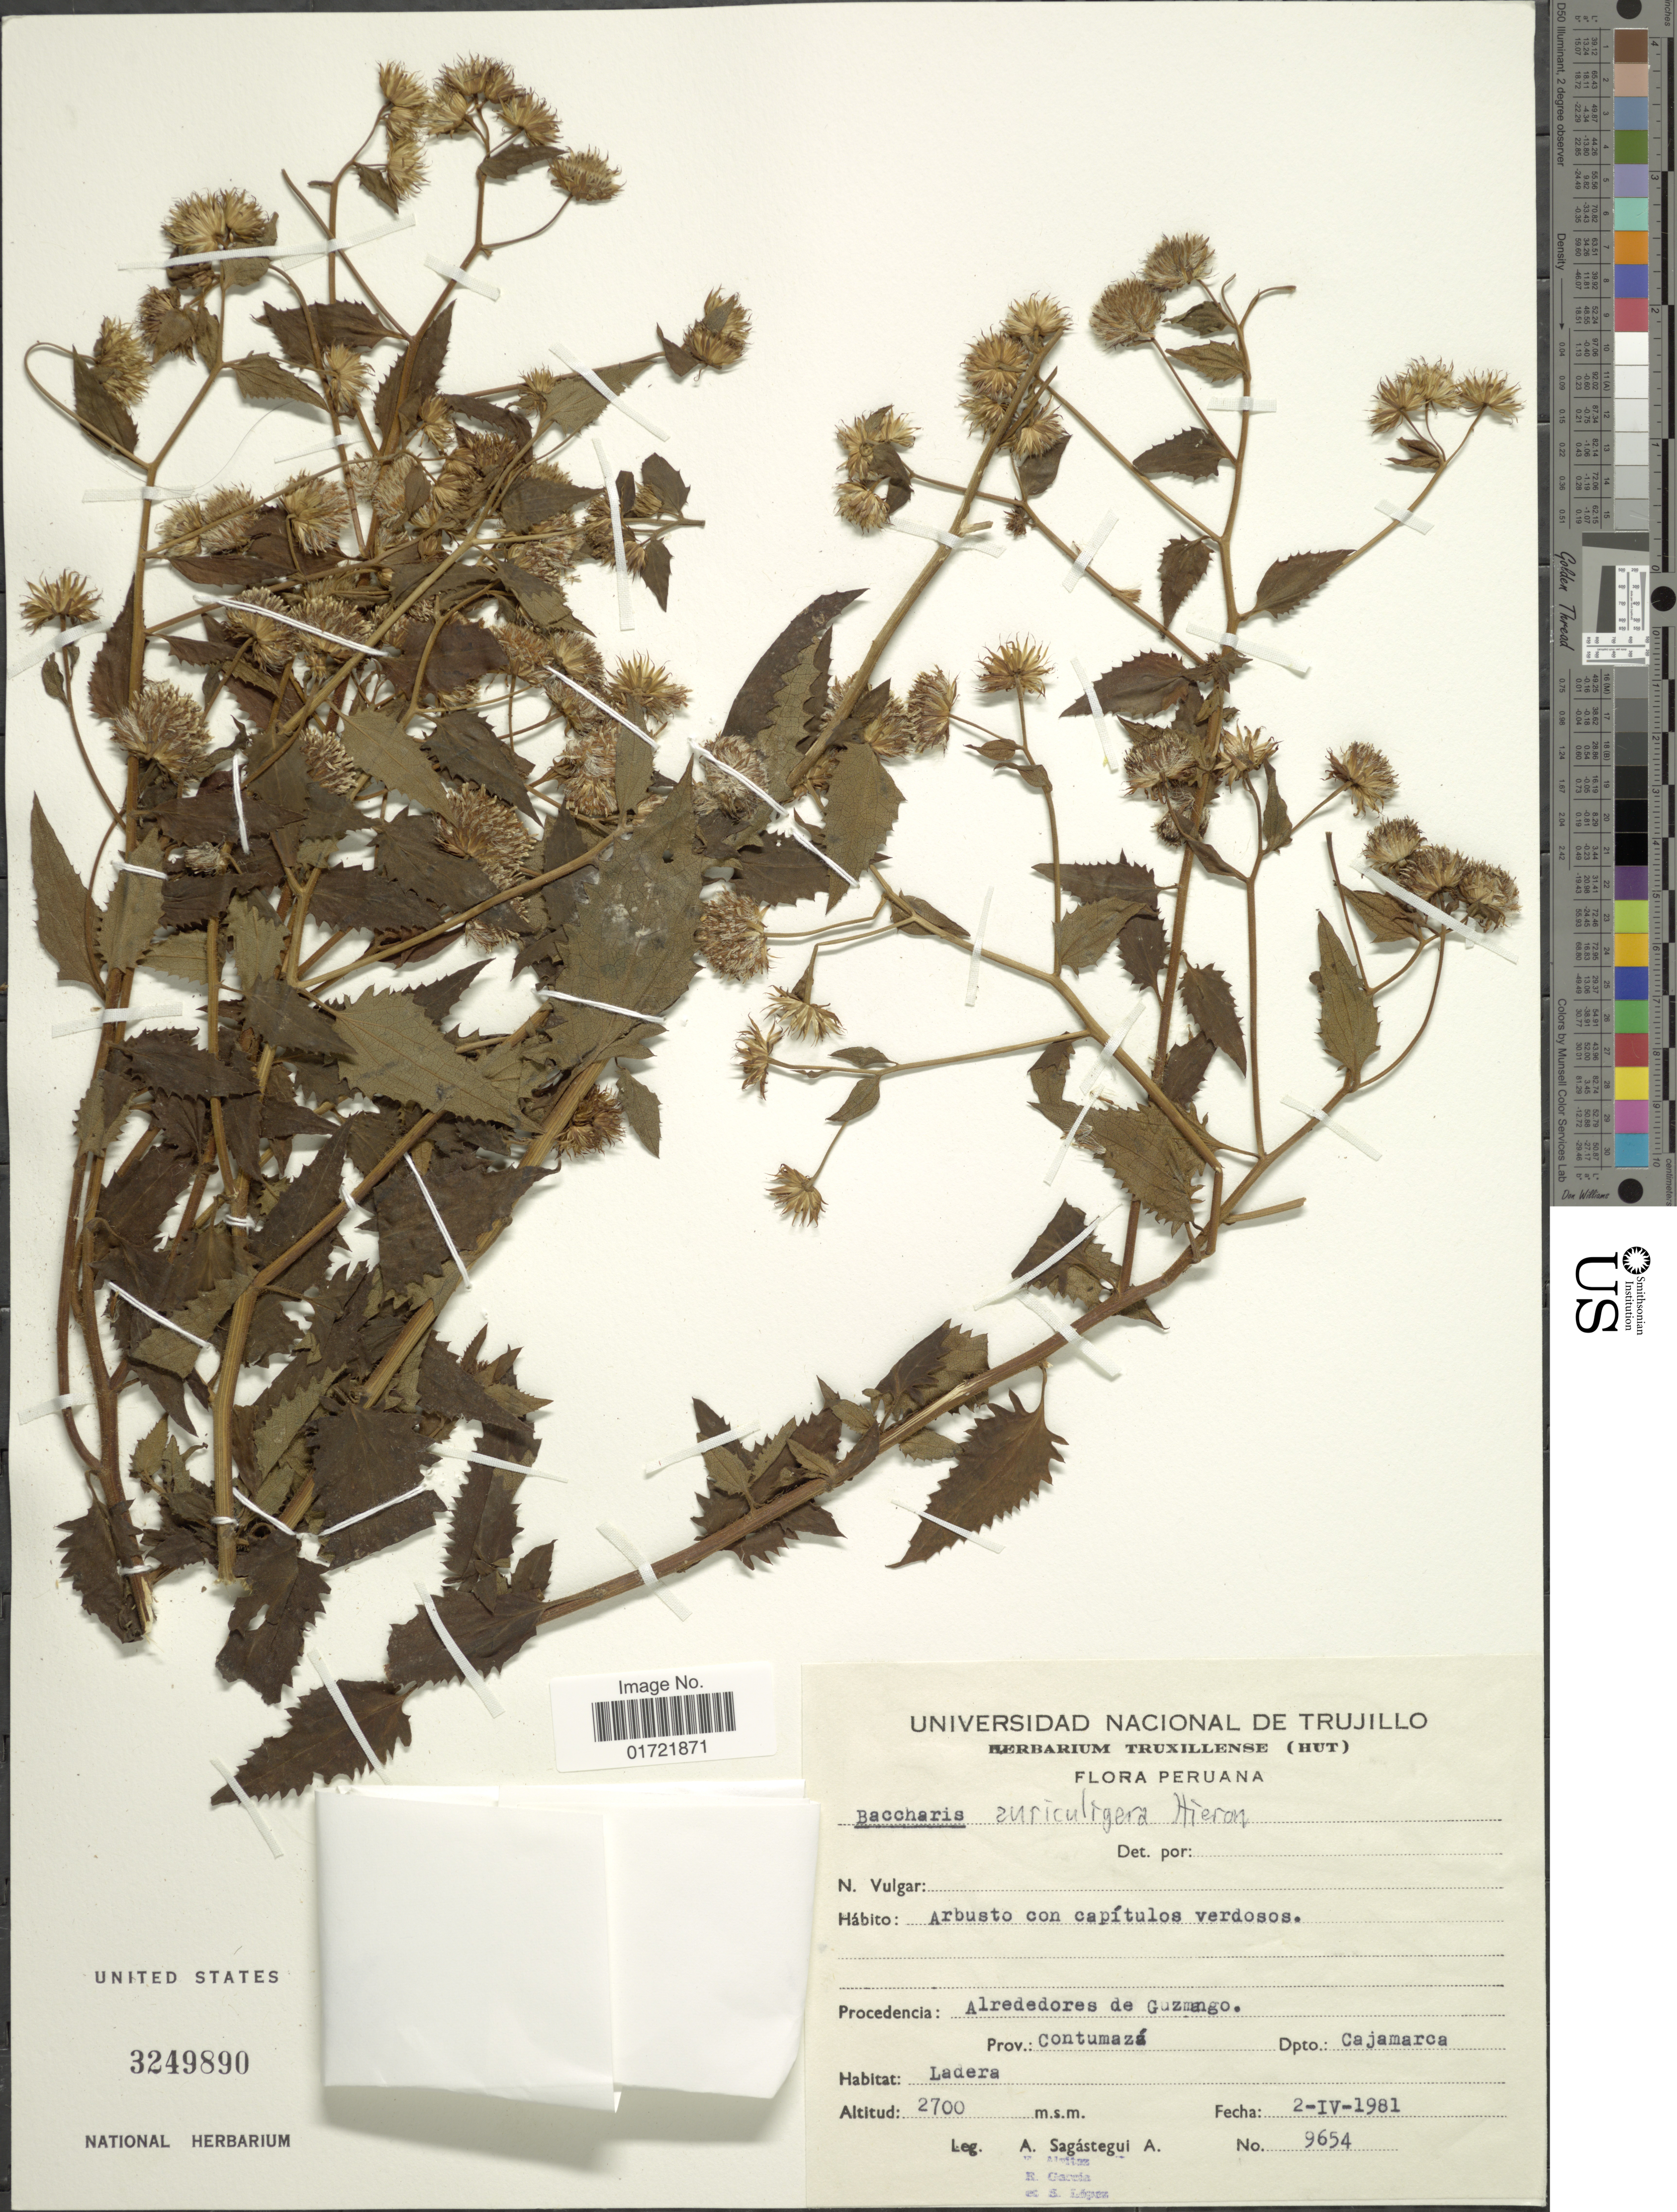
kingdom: Plantae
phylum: Tracheophyta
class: Magnoliopsida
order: Asterales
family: Asteraceae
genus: Baccharis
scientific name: Baccharis auriculigera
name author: Hieron.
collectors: A. Sagástegui A., Collector illegible, Collector illegible & Collector illegible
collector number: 9654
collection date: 1981-04-02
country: Peru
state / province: Cajamarca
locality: Lrededores de Cuzmango. Prov. Contumaza.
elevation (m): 2700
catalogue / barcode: US 3249890